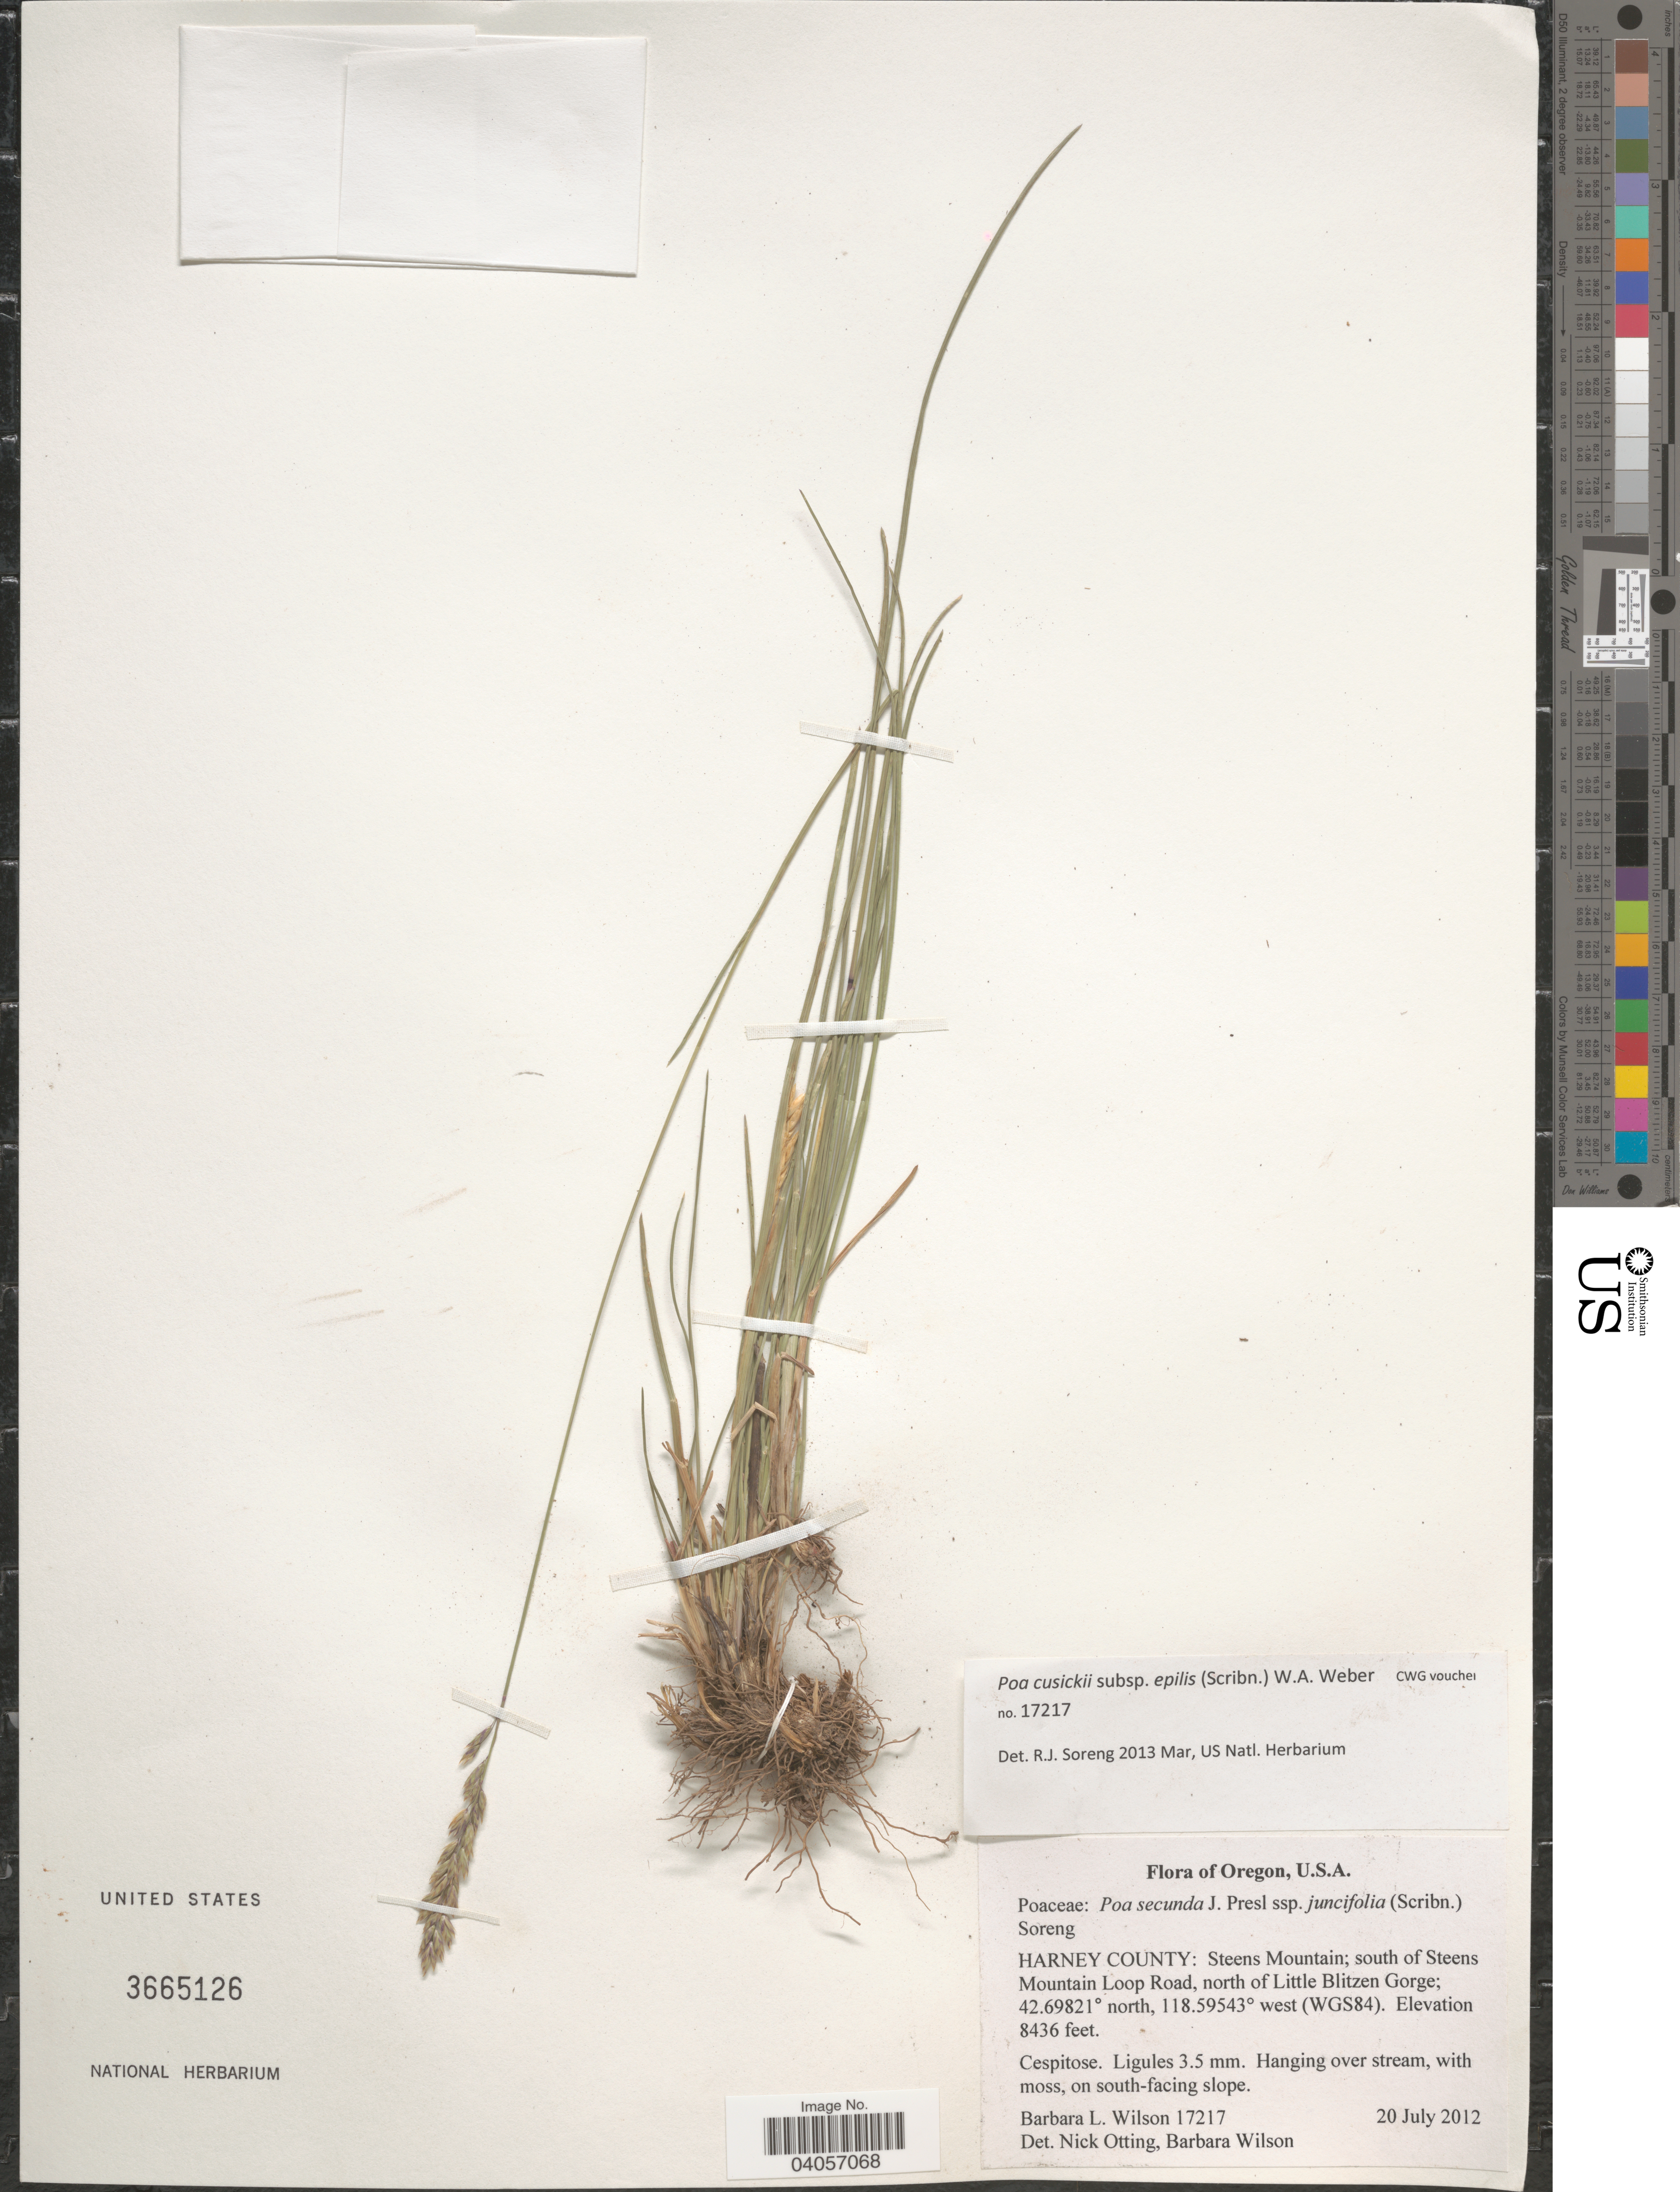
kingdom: Plantae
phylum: Tracheophyta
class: Liliopsida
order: Poales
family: Poaceae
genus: Poa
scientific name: Poa cusickii subsp. pallida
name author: Soreng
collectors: B. L. Wilson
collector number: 17217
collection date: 2012-07-20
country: United States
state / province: Oregon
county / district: Harney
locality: Harney County: Steens Mountain; south of Steens Mountain Loop Road, north of Little Blitzen Gorge. WGS84. On south-facing slope.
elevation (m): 2571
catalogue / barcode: US 3665126